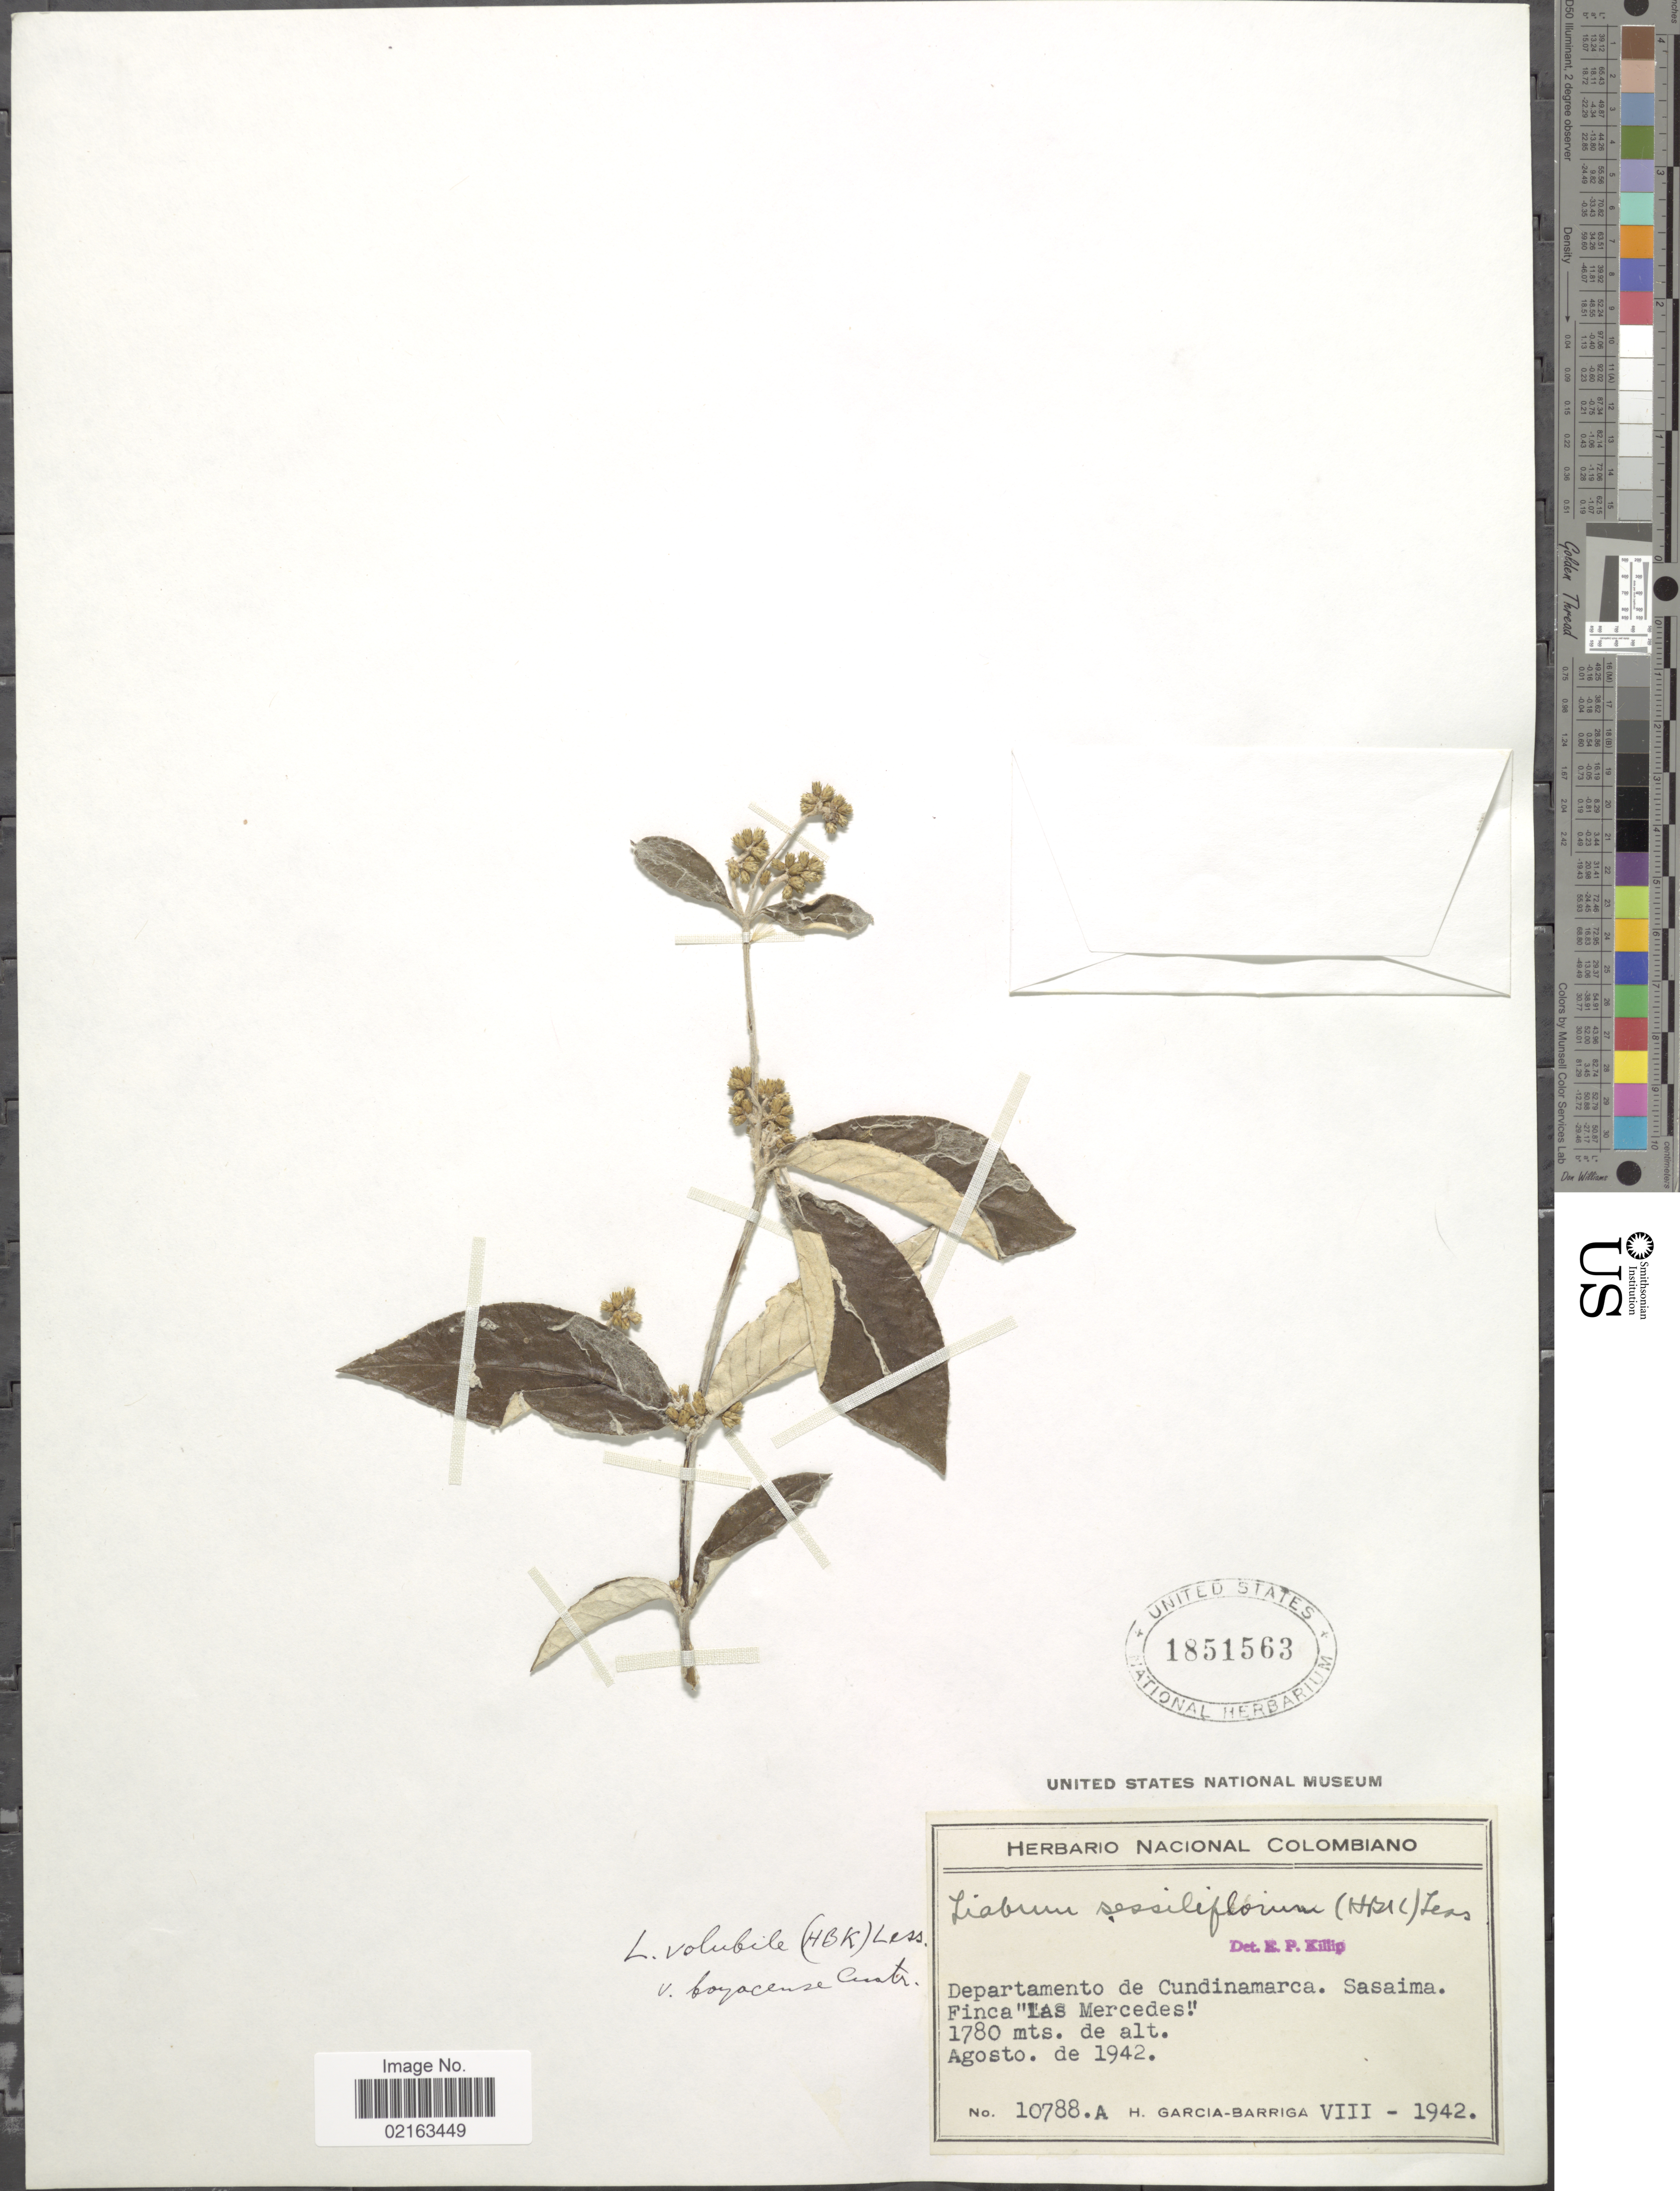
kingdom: Plantae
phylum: Tracheophyta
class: Magnoliopsida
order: Asterales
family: Asteraceae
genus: Oligactis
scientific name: Oligactis volubilis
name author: (Kunth) Cass.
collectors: H. García Barriga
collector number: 10788A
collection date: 1942-08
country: Colombia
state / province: Cundinamarca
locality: Departamento de Cundinamarca. Sasaima. Finca "Las Mercedes"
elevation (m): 1780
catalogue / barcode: US 1851563